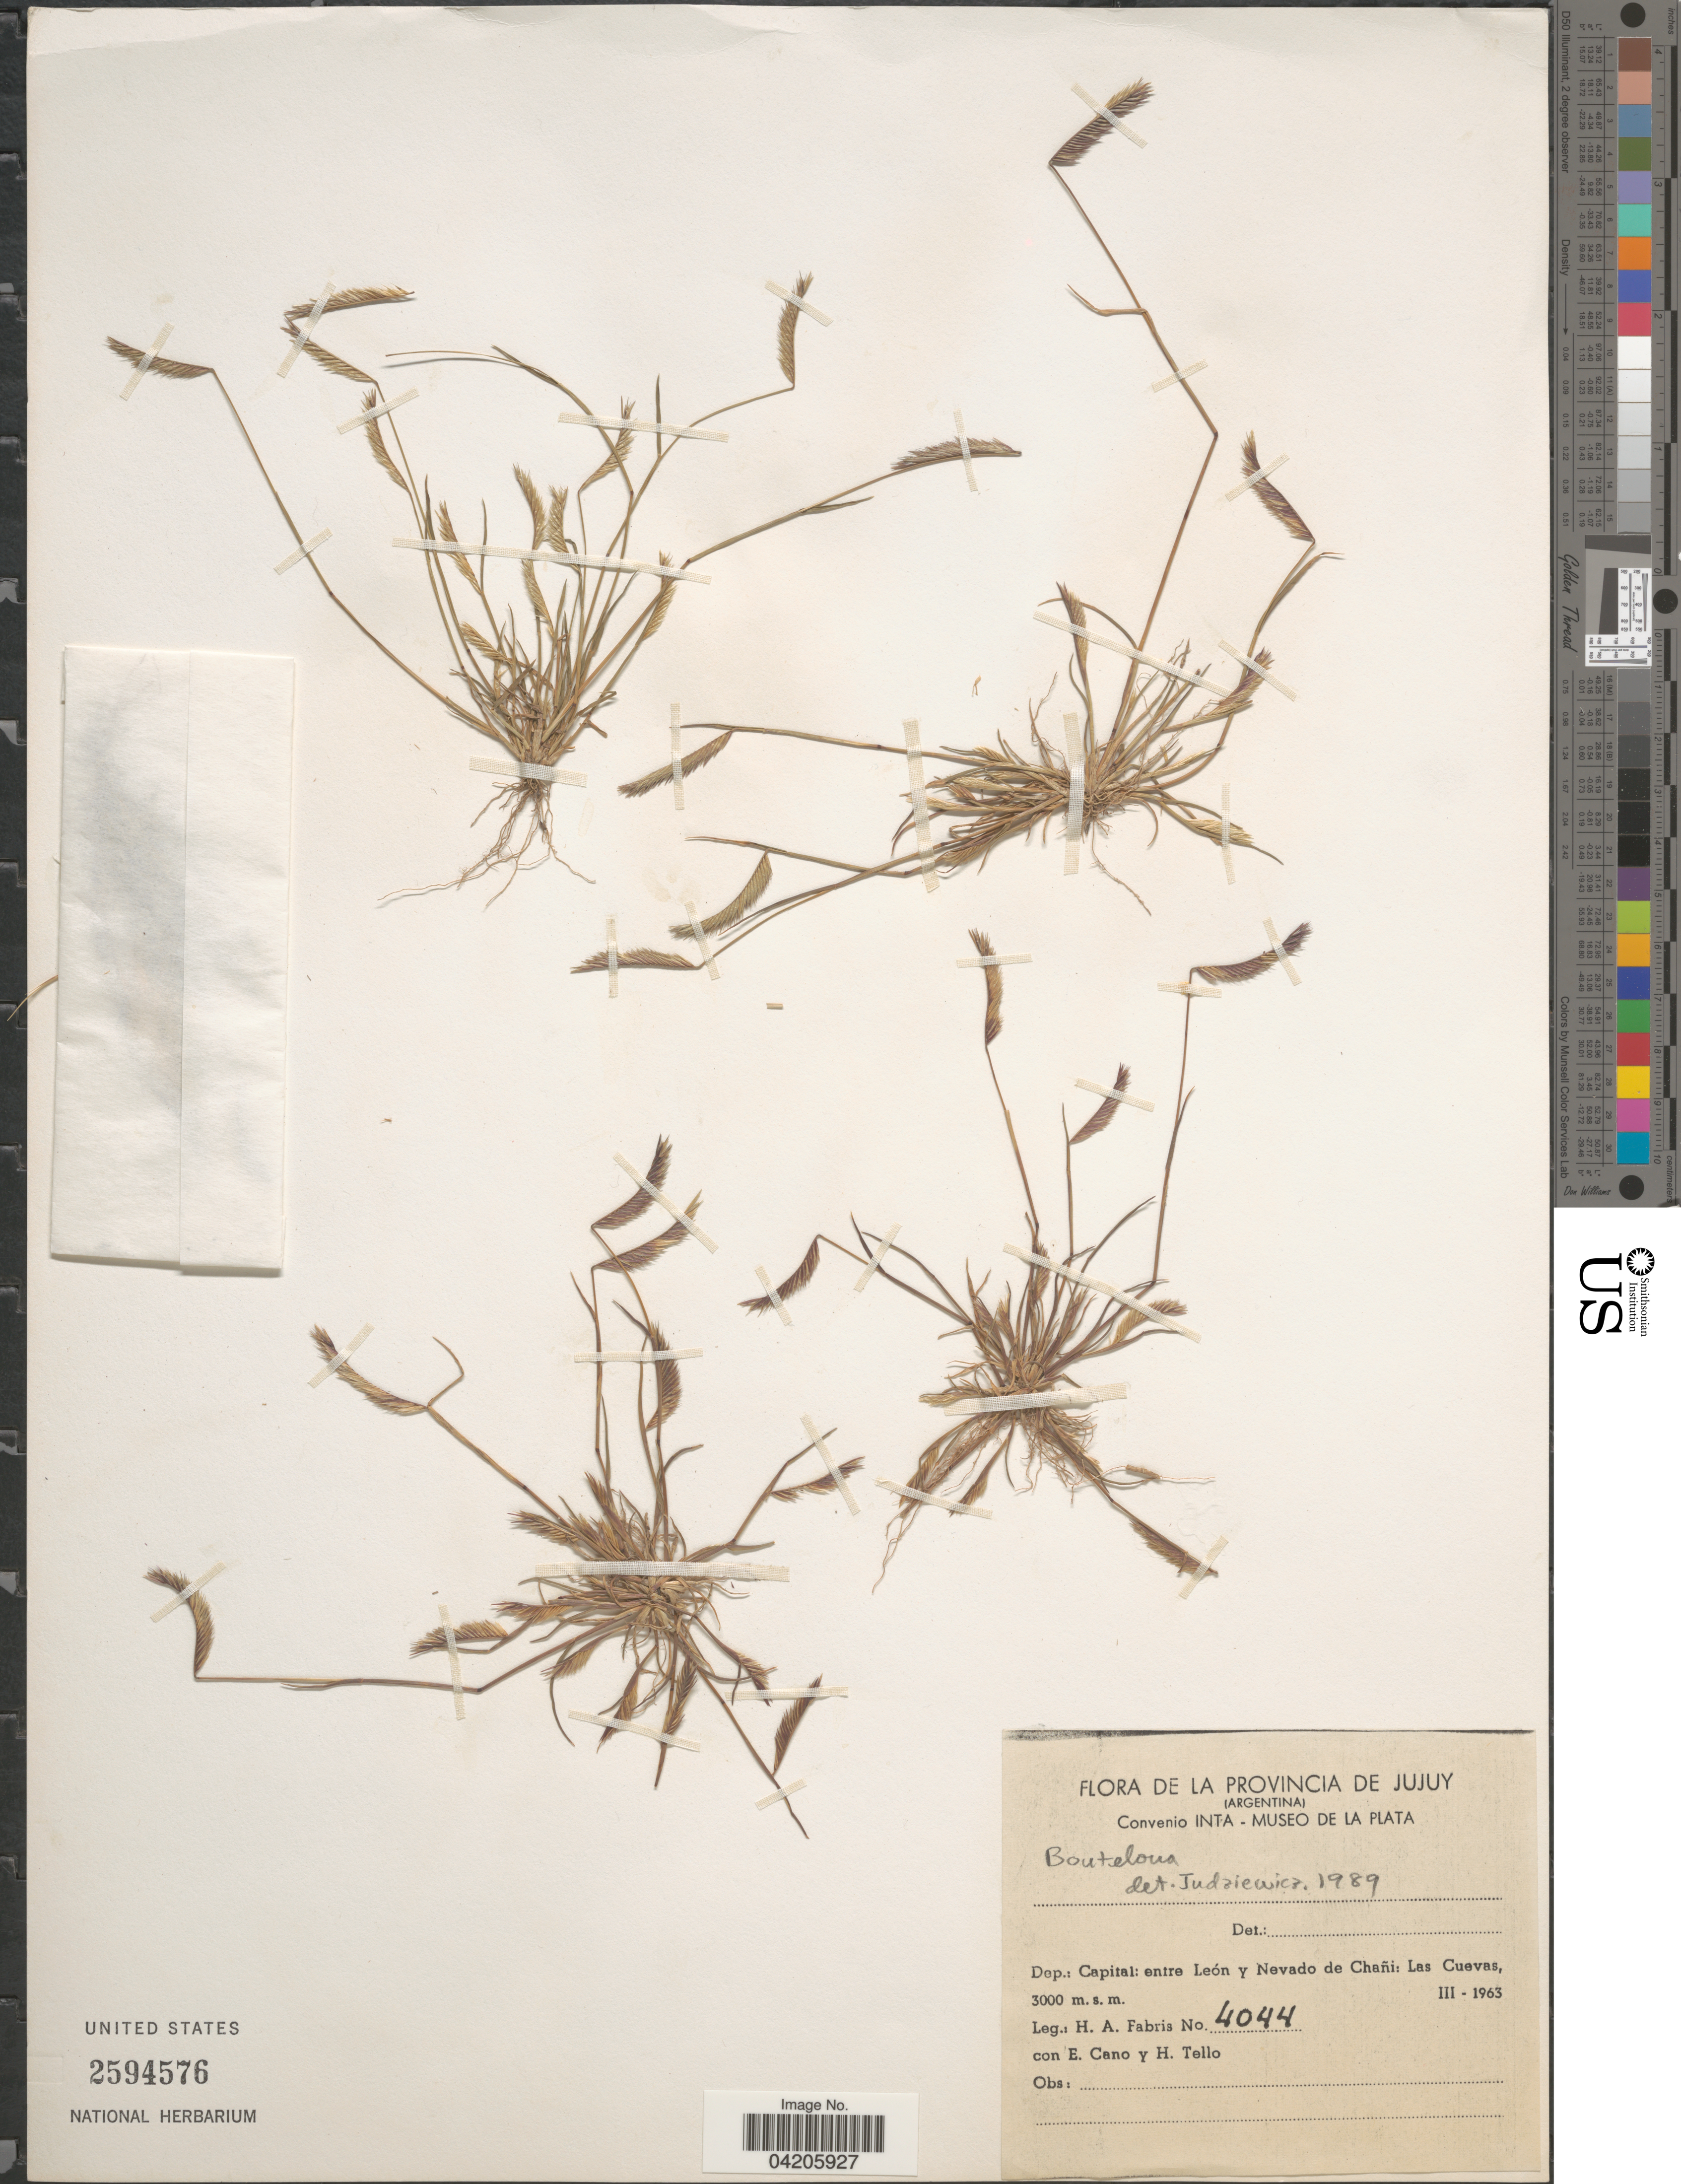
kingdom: Plantae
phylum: Tracheophyta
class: Liliopsida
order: Poales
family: Poaceae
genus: Bouteloua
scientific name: Bouteloua sp.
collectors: H. A. Fabris, E. Cano & H. Tello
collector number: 4044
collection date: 1963-03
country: Argentina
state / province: Jujuy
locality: Dep.: Capital: entre León y Nevado de Chañi: Las Cuevas.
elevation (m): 3000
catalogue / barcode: US 2594576